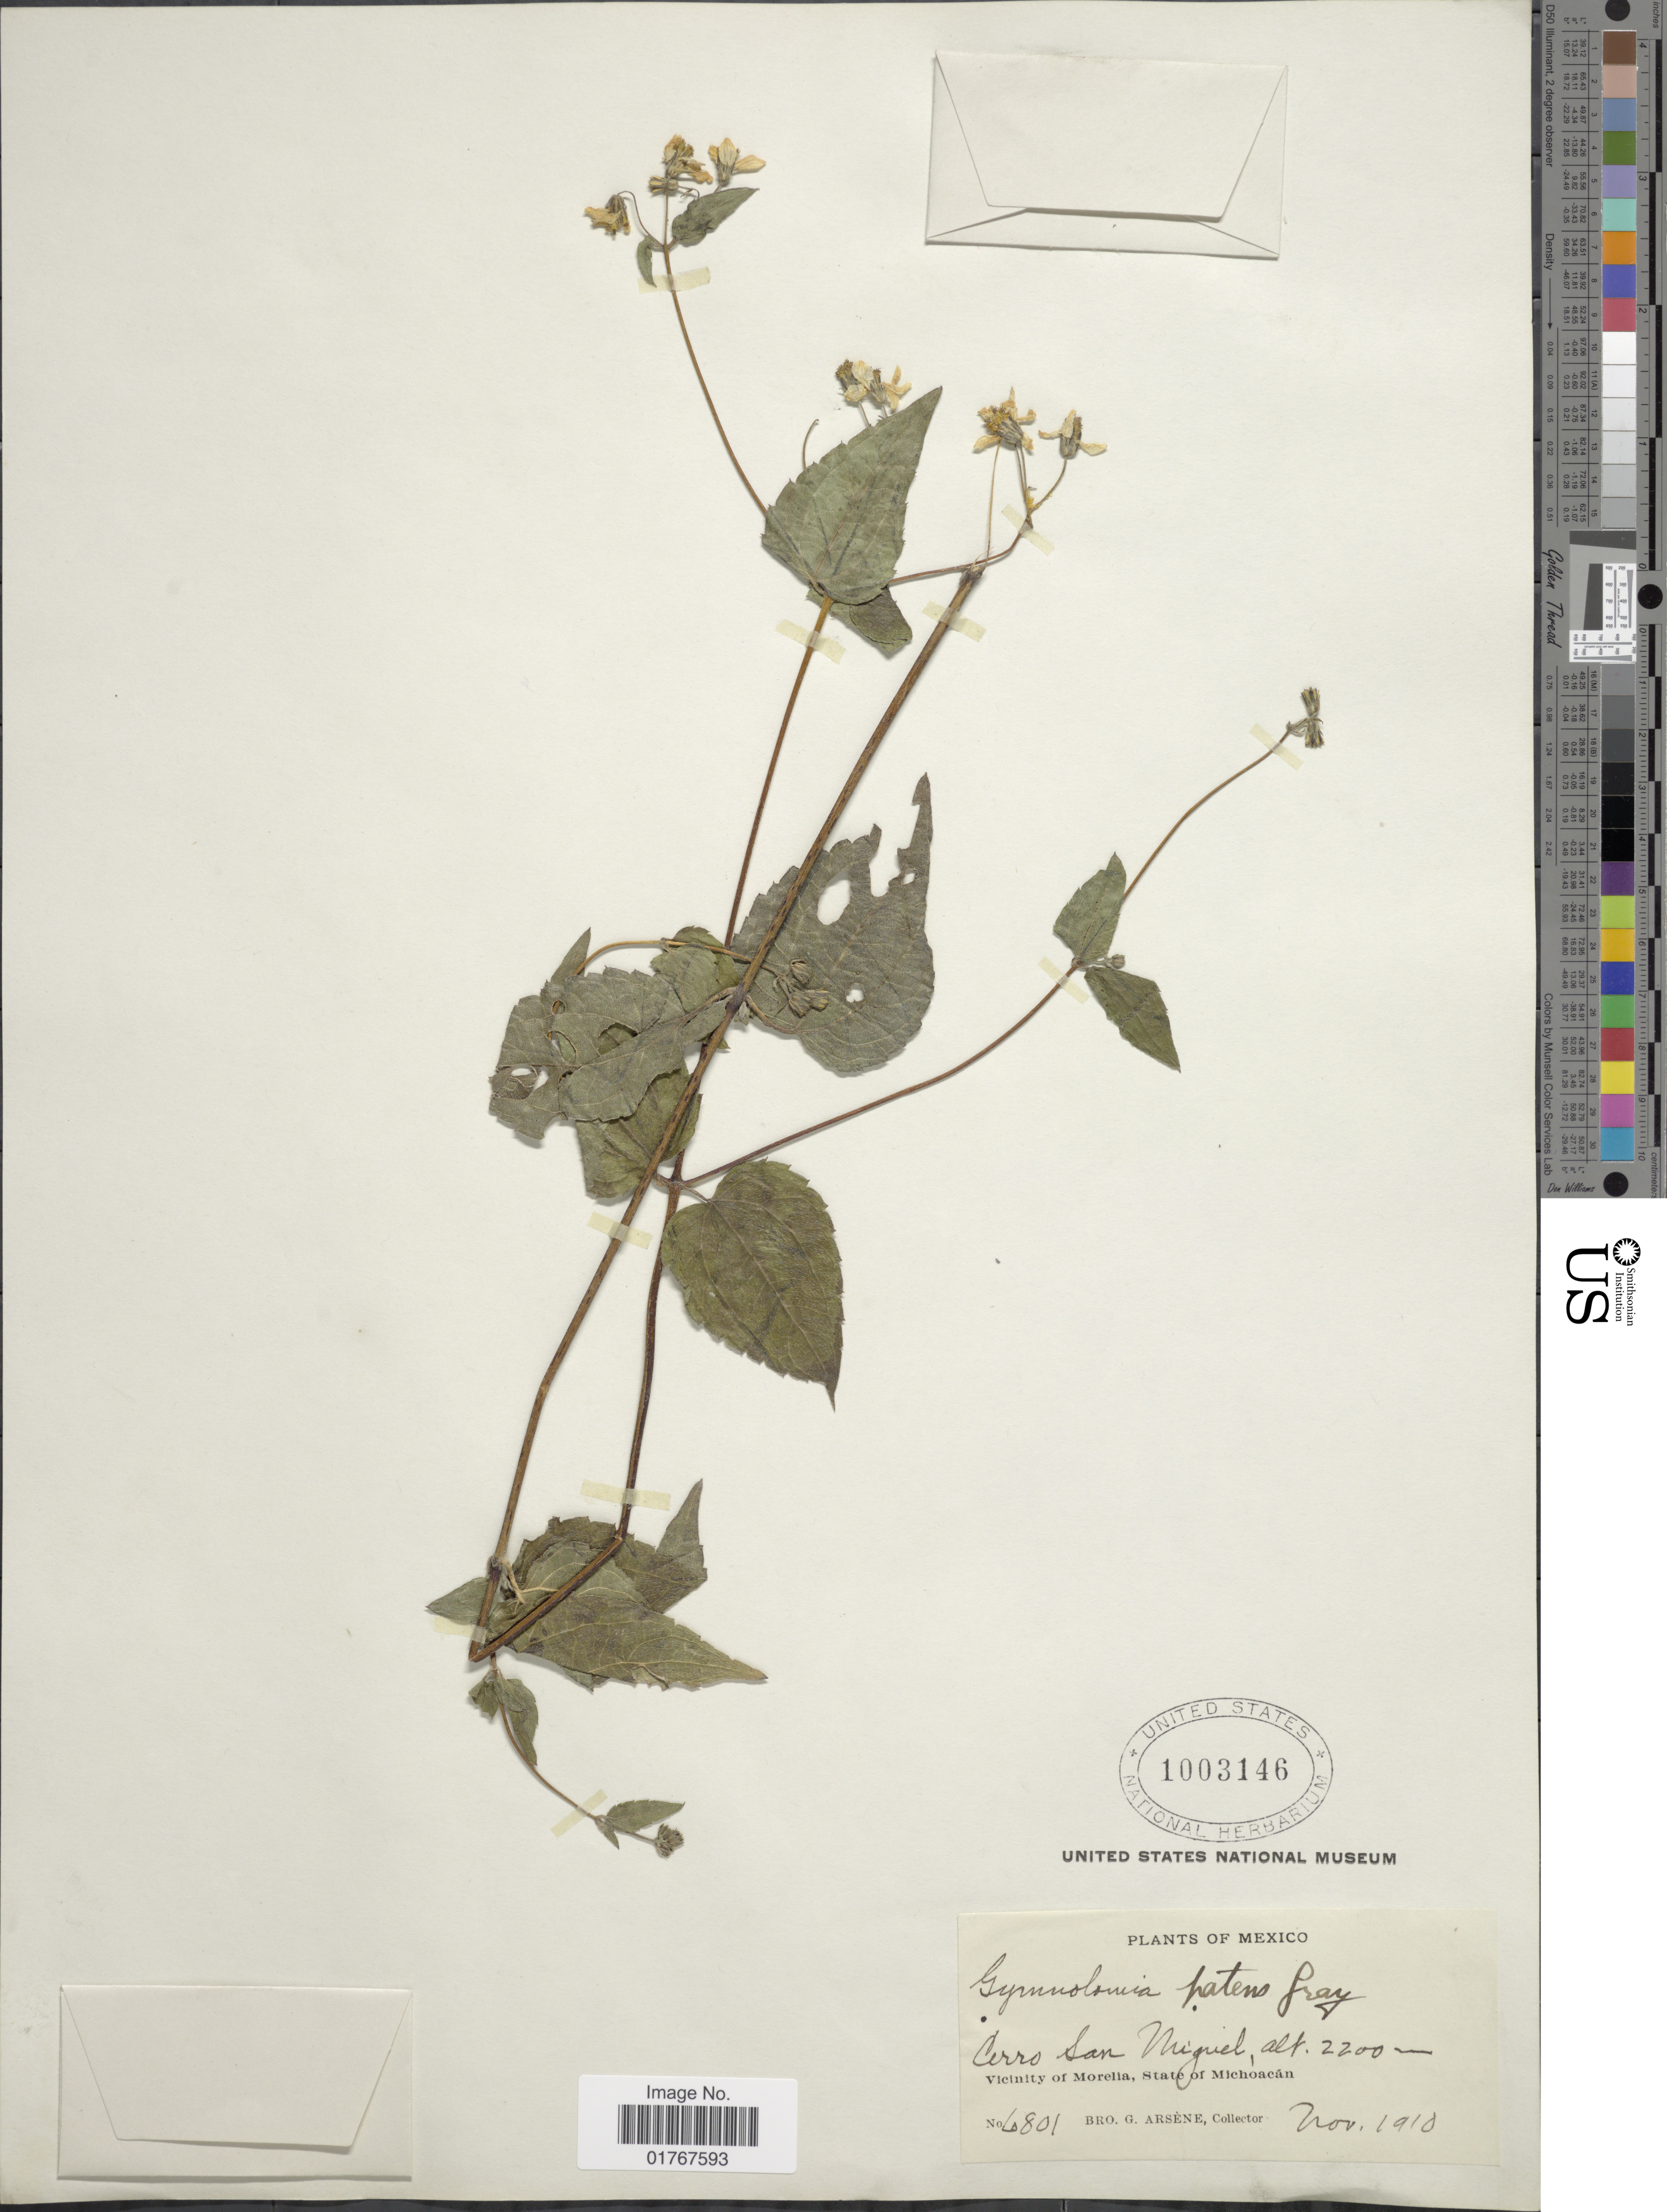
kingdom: Plantae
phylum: Tracheophyta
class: Magnoliopsida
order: Asterales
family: Asteraceae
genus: Viguiera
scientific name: Viguiera cordata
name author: (Hook. & Arn.) D'Arcy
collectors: Bro. G. Arsène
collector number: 6801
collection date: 1910-11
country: Mexico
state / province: Michoacán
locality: Cerro San Miguel, Vicinity of Morelia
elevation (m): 2200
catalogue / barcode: US 1003146